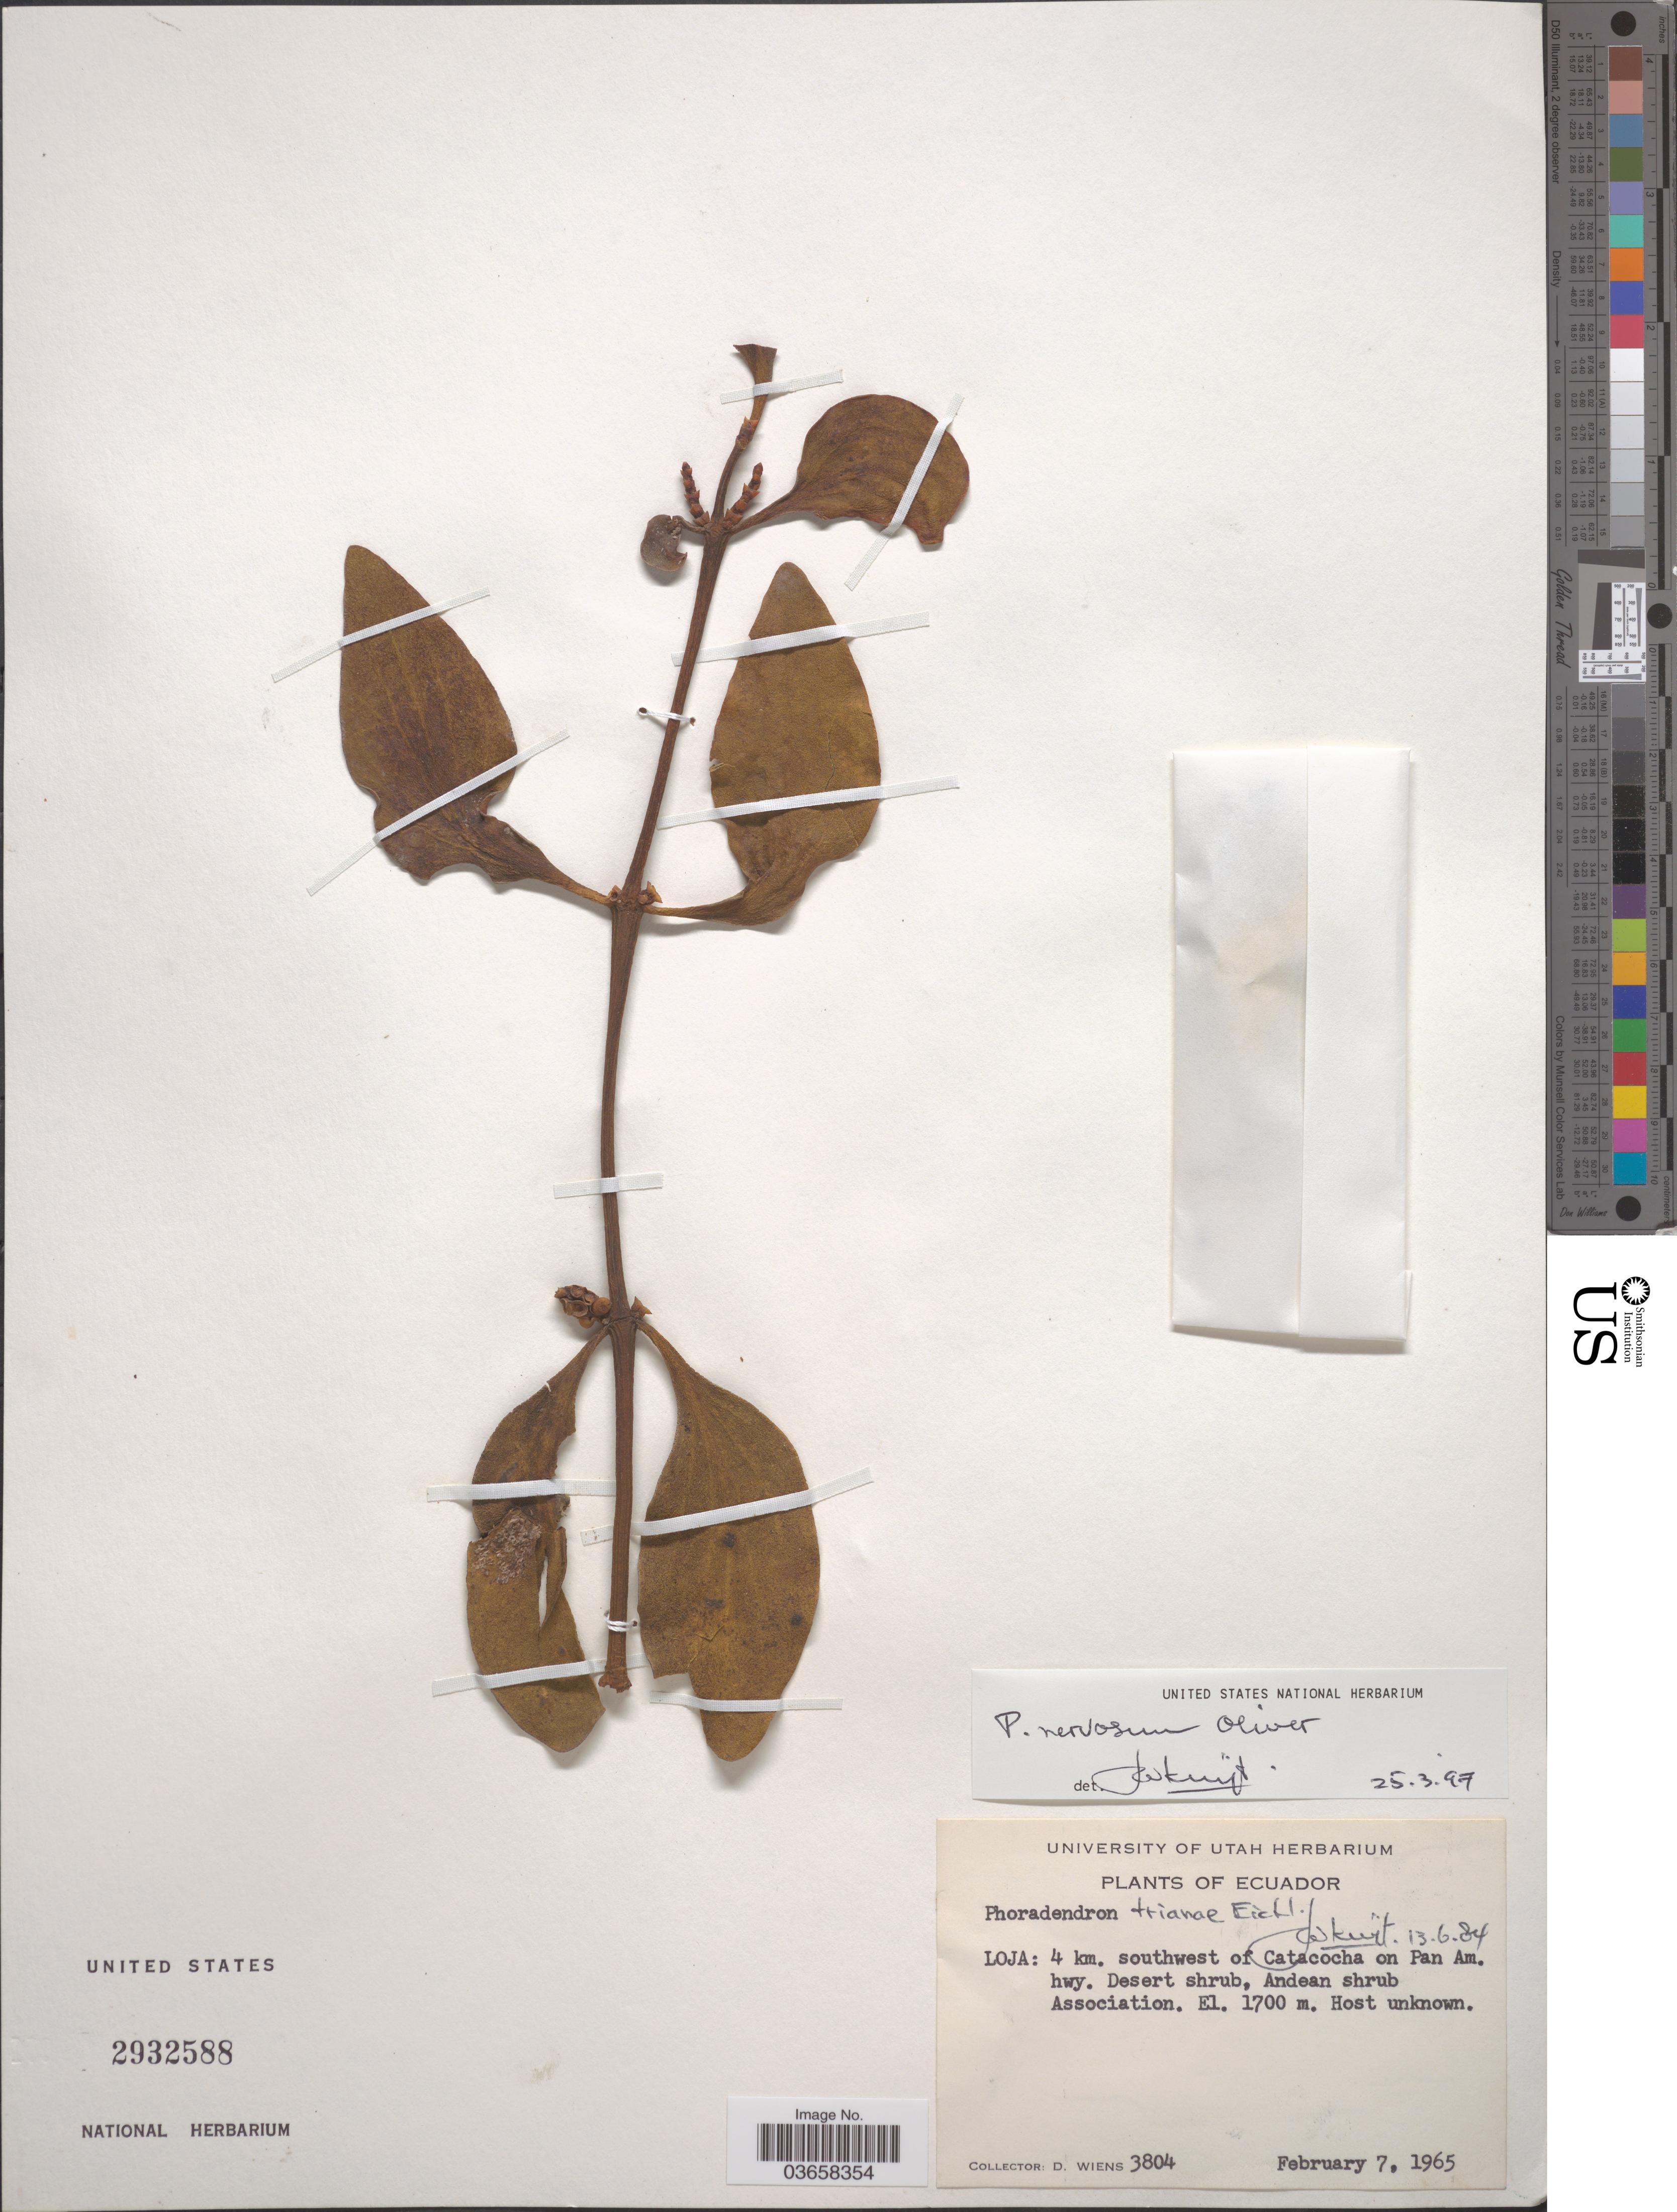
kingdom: Plantae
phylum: Tracheophyta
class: Magnoliopsida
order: Santalales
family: Viscaceae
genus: Phoradendron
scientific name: Phoradendron nervosum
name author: Oliv.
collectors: D. Wiens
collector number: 3804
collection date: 1965-02-07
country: Ecuador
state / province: Loja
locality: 4 km. southwest of Catacocha on Pan Am. hwy. Desert shrub, Andean shrub Association.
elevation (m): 1700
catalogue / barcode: US 2932588